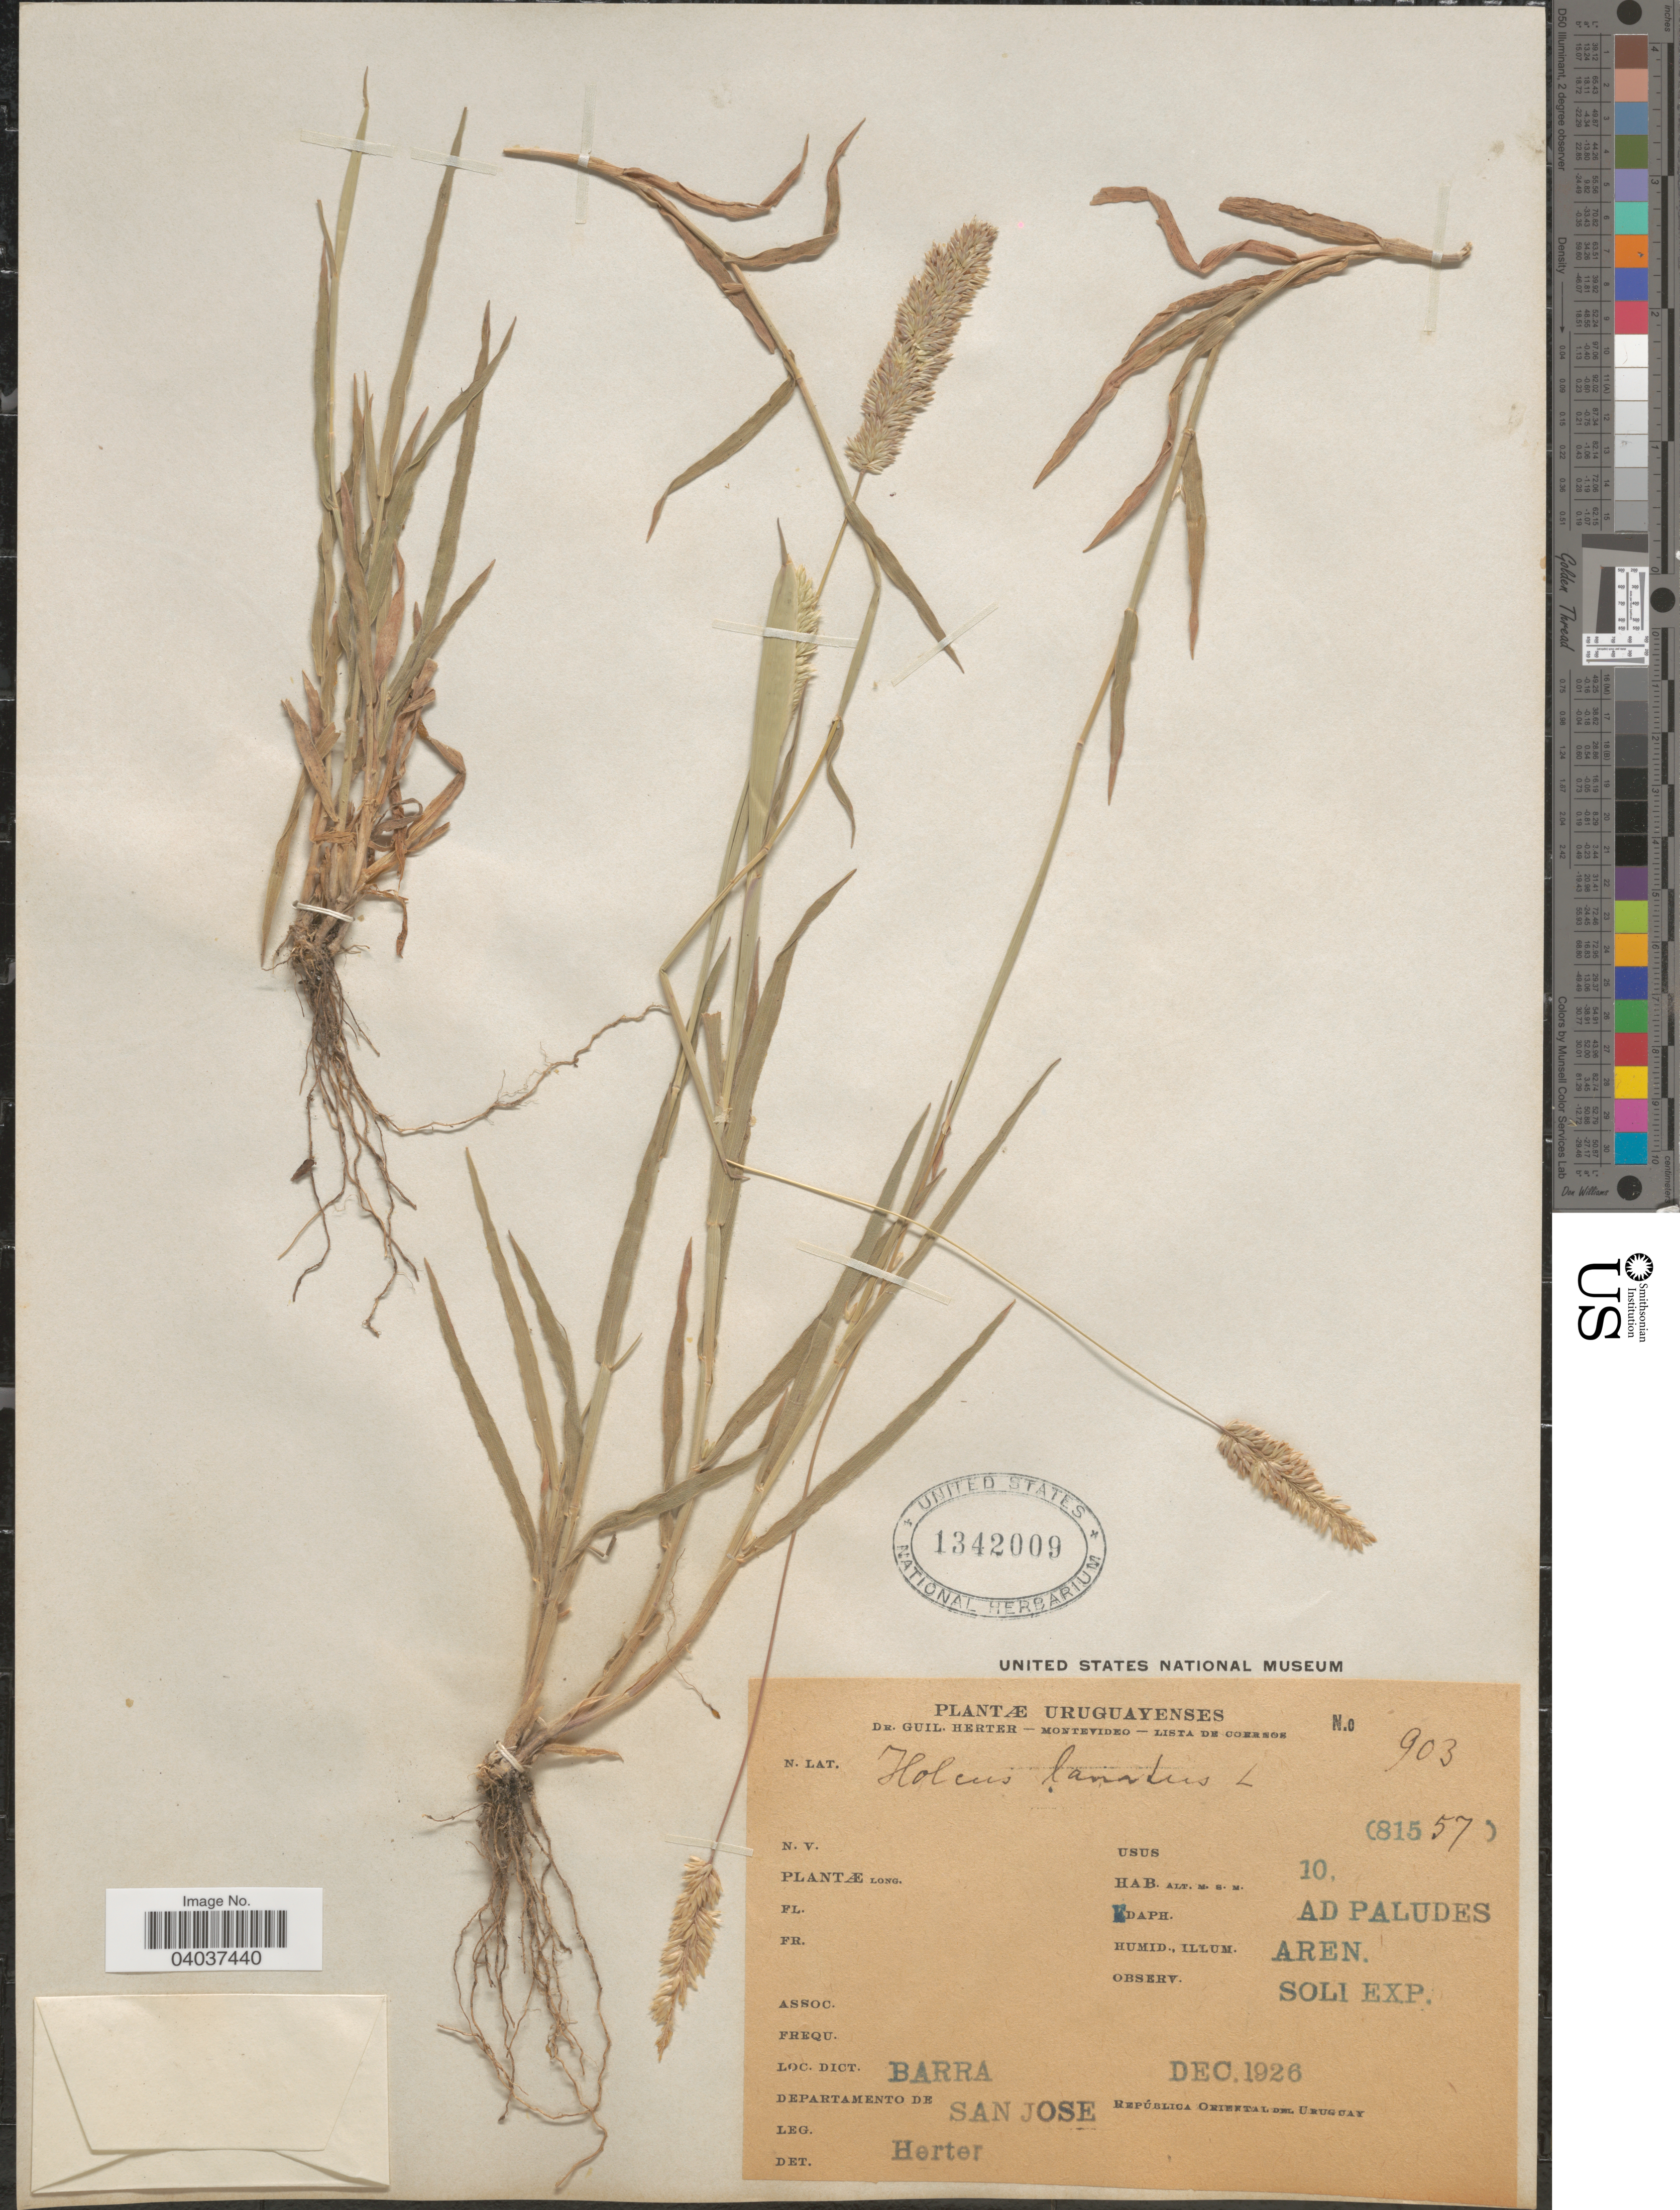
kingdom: Plantae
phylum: Tracheophyta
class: Liliopsida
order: Poales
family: Poaceae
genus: Holcus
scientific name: Holcus lanatus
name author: L.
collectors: G. Herter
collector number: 903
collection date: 1926-12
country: Uruguay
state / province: San Jose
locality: Barra. Departamento de San Jose.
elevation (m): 10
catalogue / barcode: US 1342009